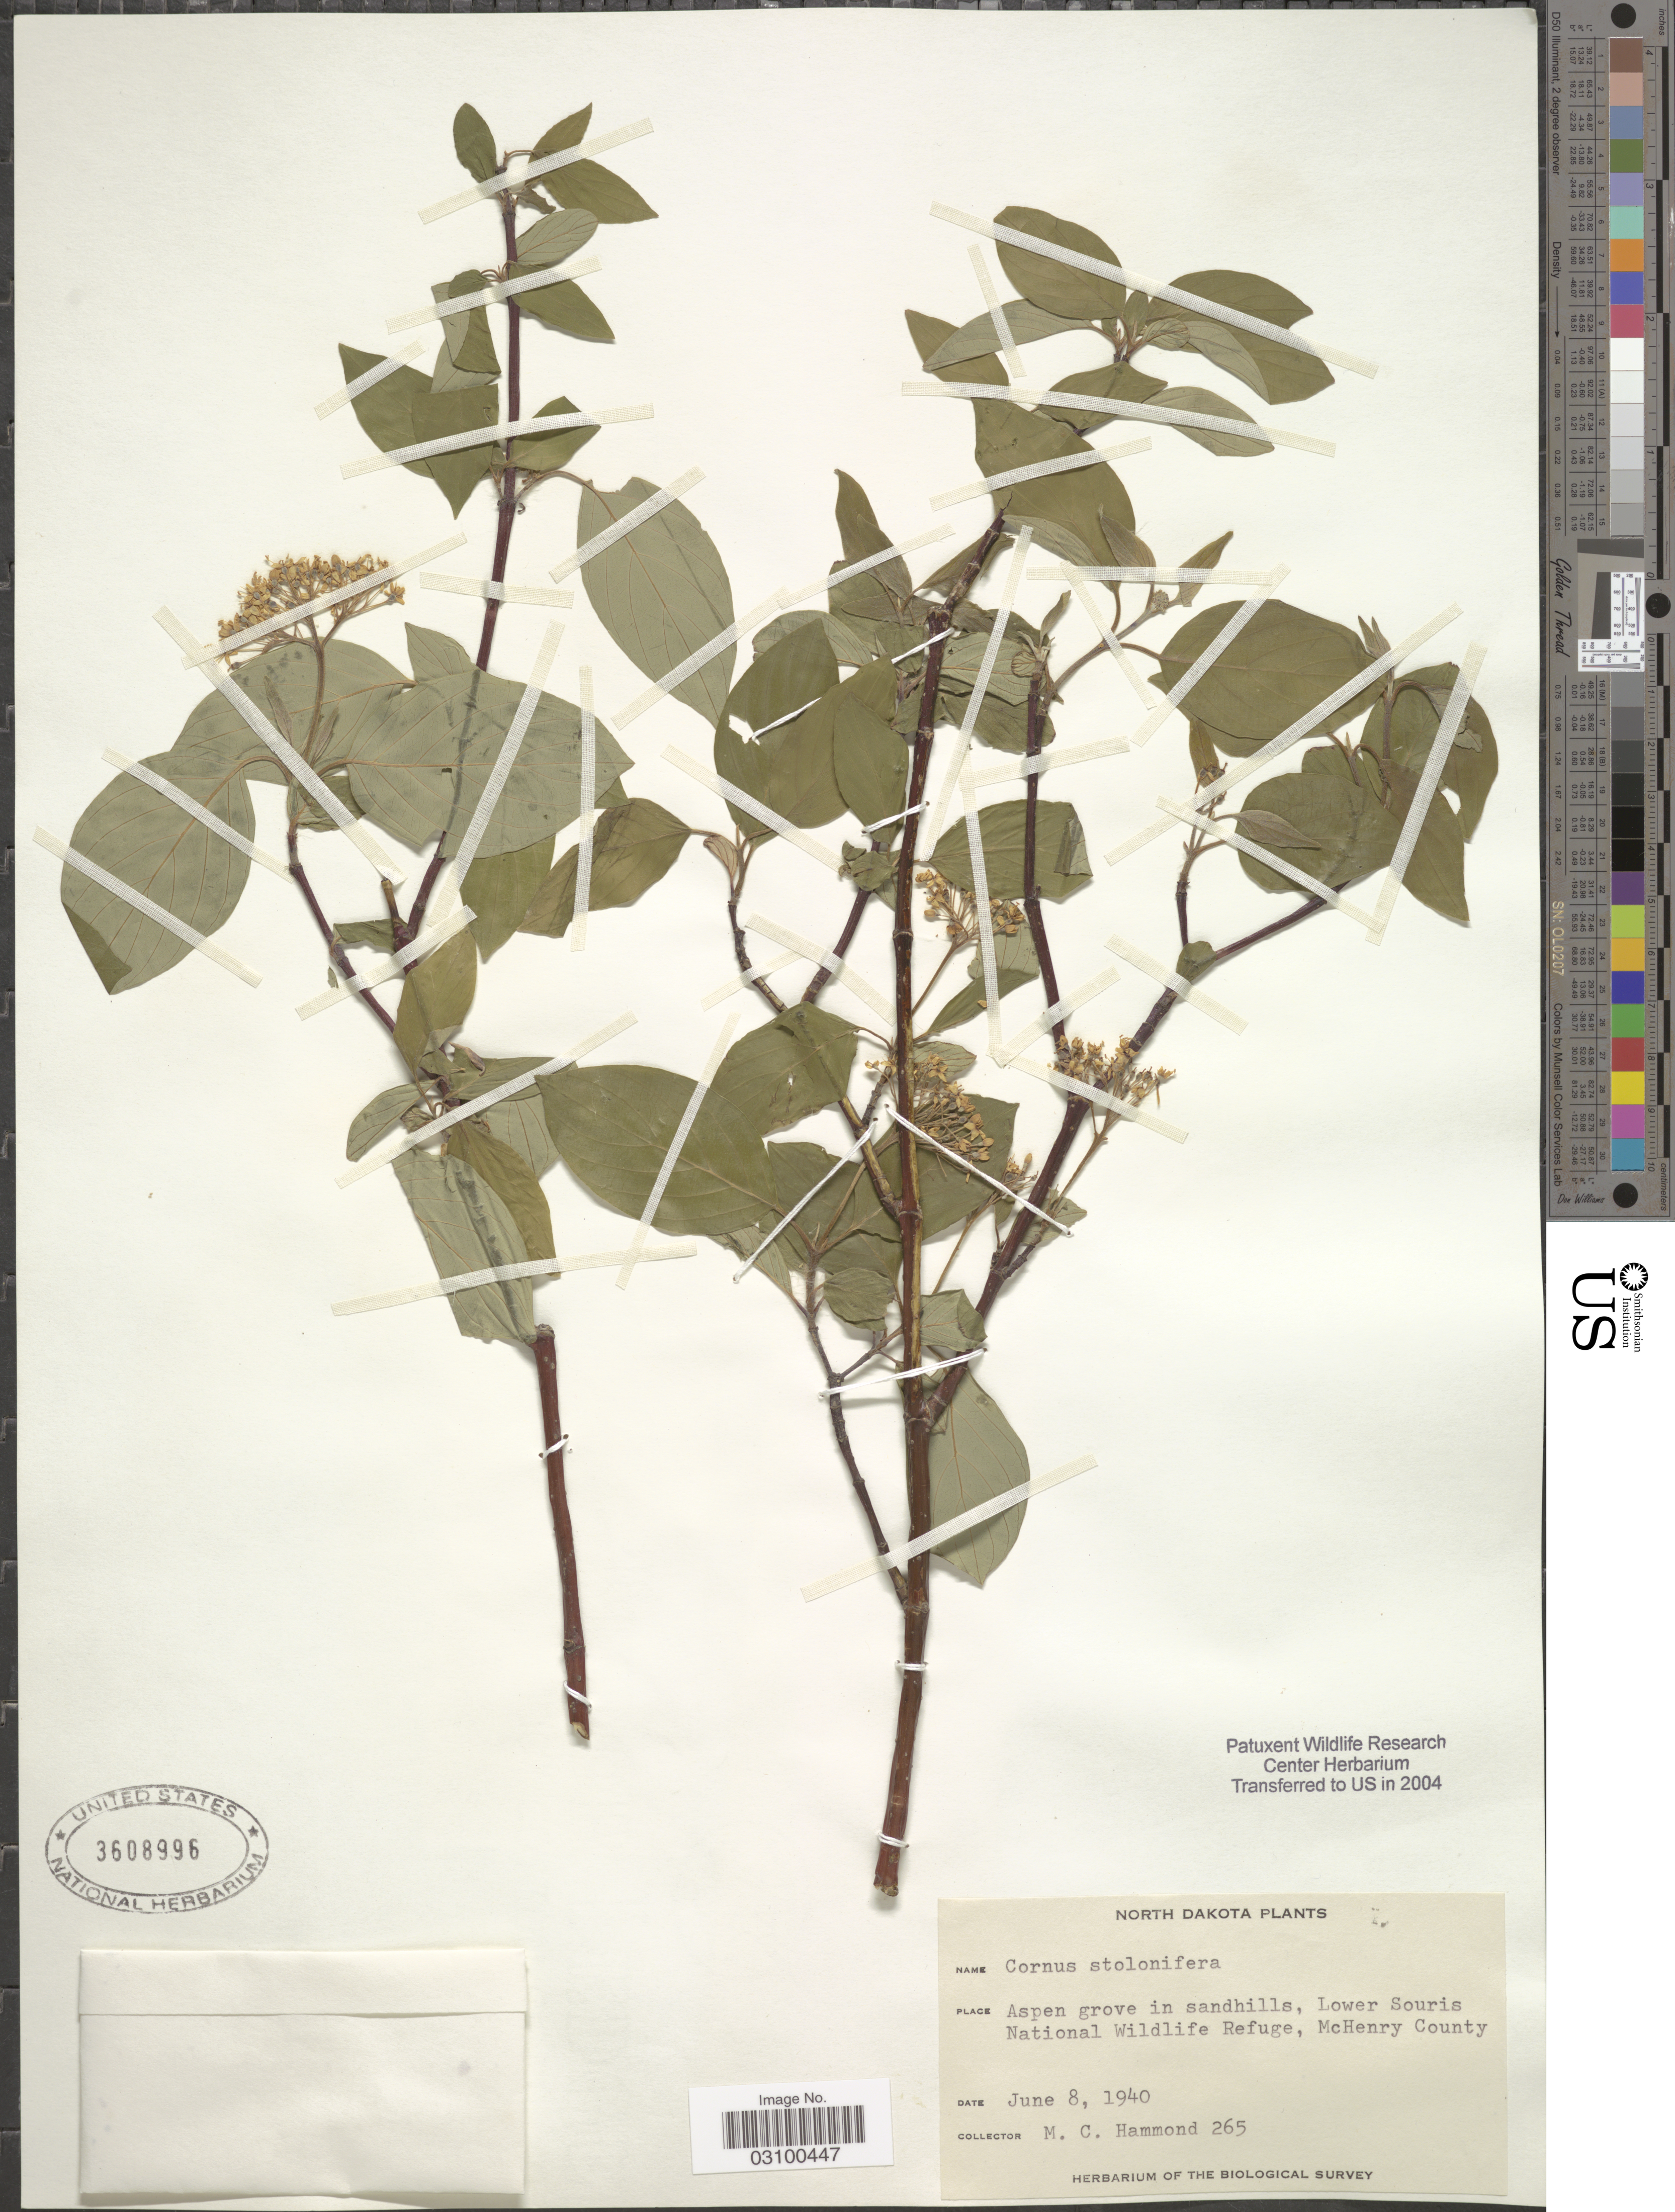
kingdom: Plantae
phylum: Tracheophyta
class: Magnoliopsida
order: Cornales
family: Cornaceae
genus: Cornus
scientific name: Cornus sericea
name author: L.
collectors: M. Hammond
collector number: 265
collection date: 1940-06-08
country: United States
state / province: North Dakota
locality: Lower Souris National Wildlife Refuge, McHenry County.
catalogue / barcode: US 3608996